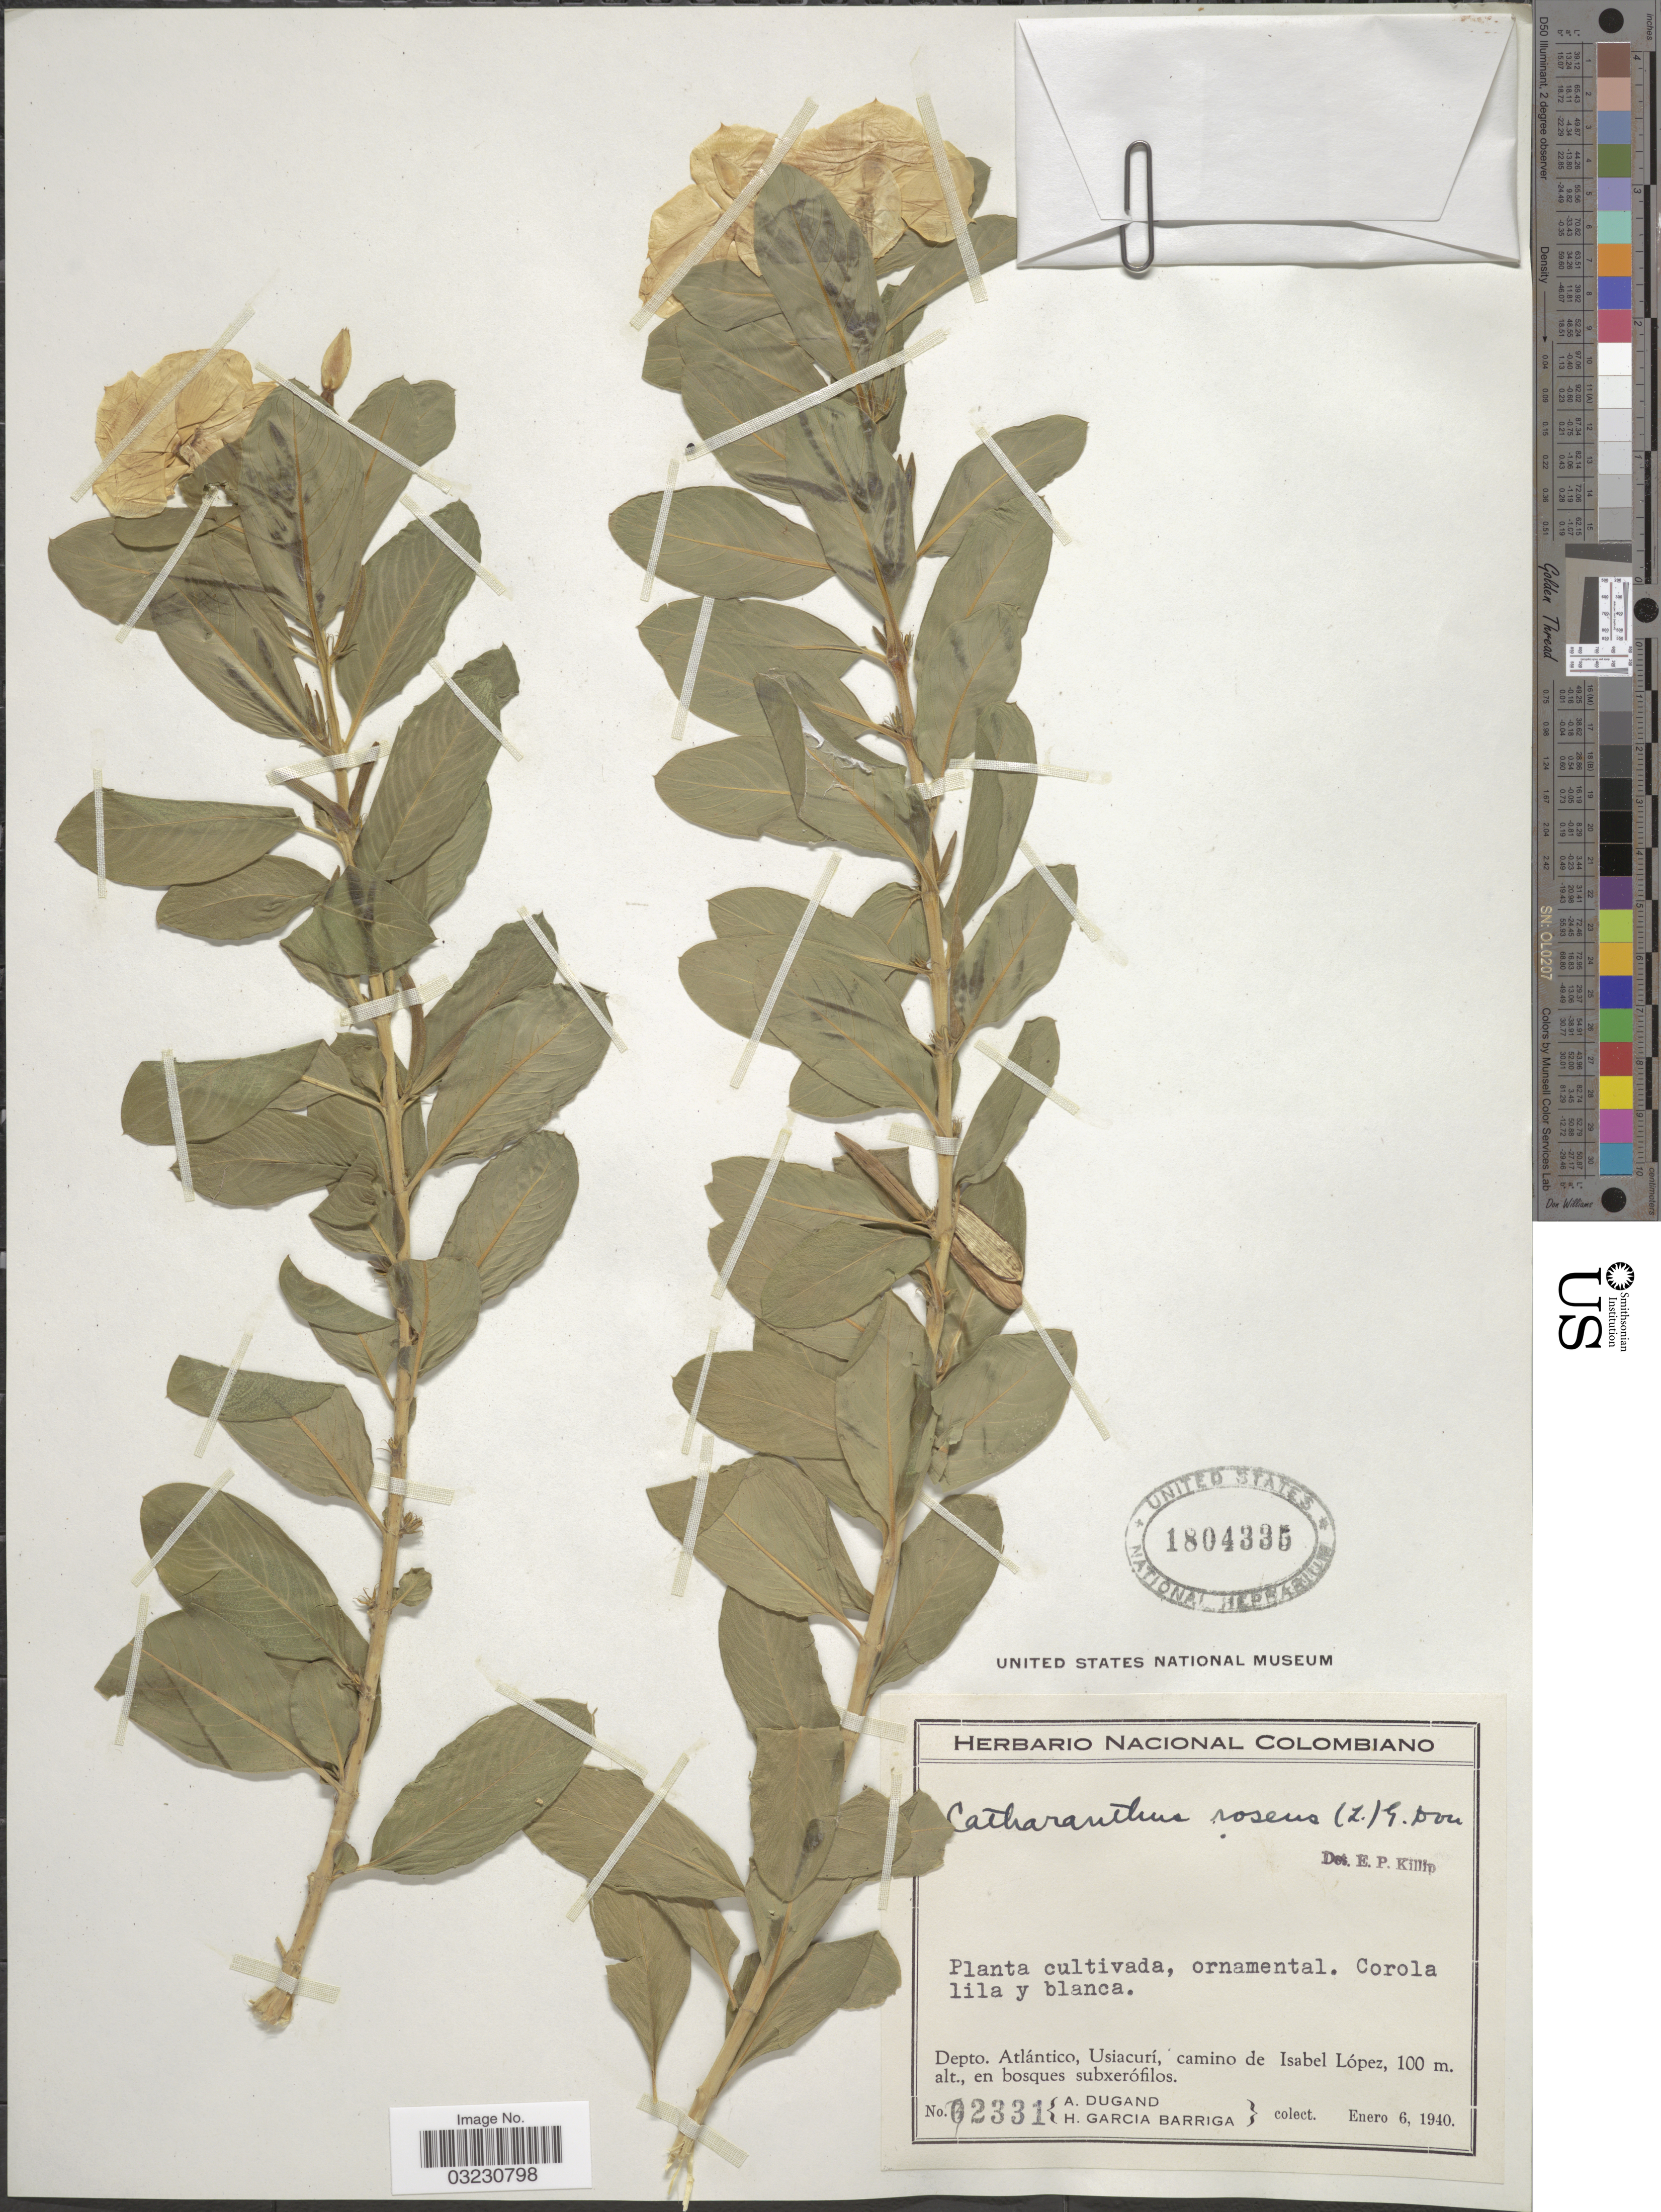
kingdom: Plantae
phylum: Tracheophyta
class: Magnoliopsida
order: Gentianales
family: Apocynaceae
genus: Catharanthus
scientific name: Catharanthus roseus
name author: (L.) G. Don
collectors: A. Dugand & H. García Barriga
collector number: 02331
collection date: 1940-01-06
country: Colombia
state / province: Atlántico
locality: Depto. Atlántico, Usiacurí, camino de Isabel López.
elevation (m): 100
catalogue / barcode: US 1804335